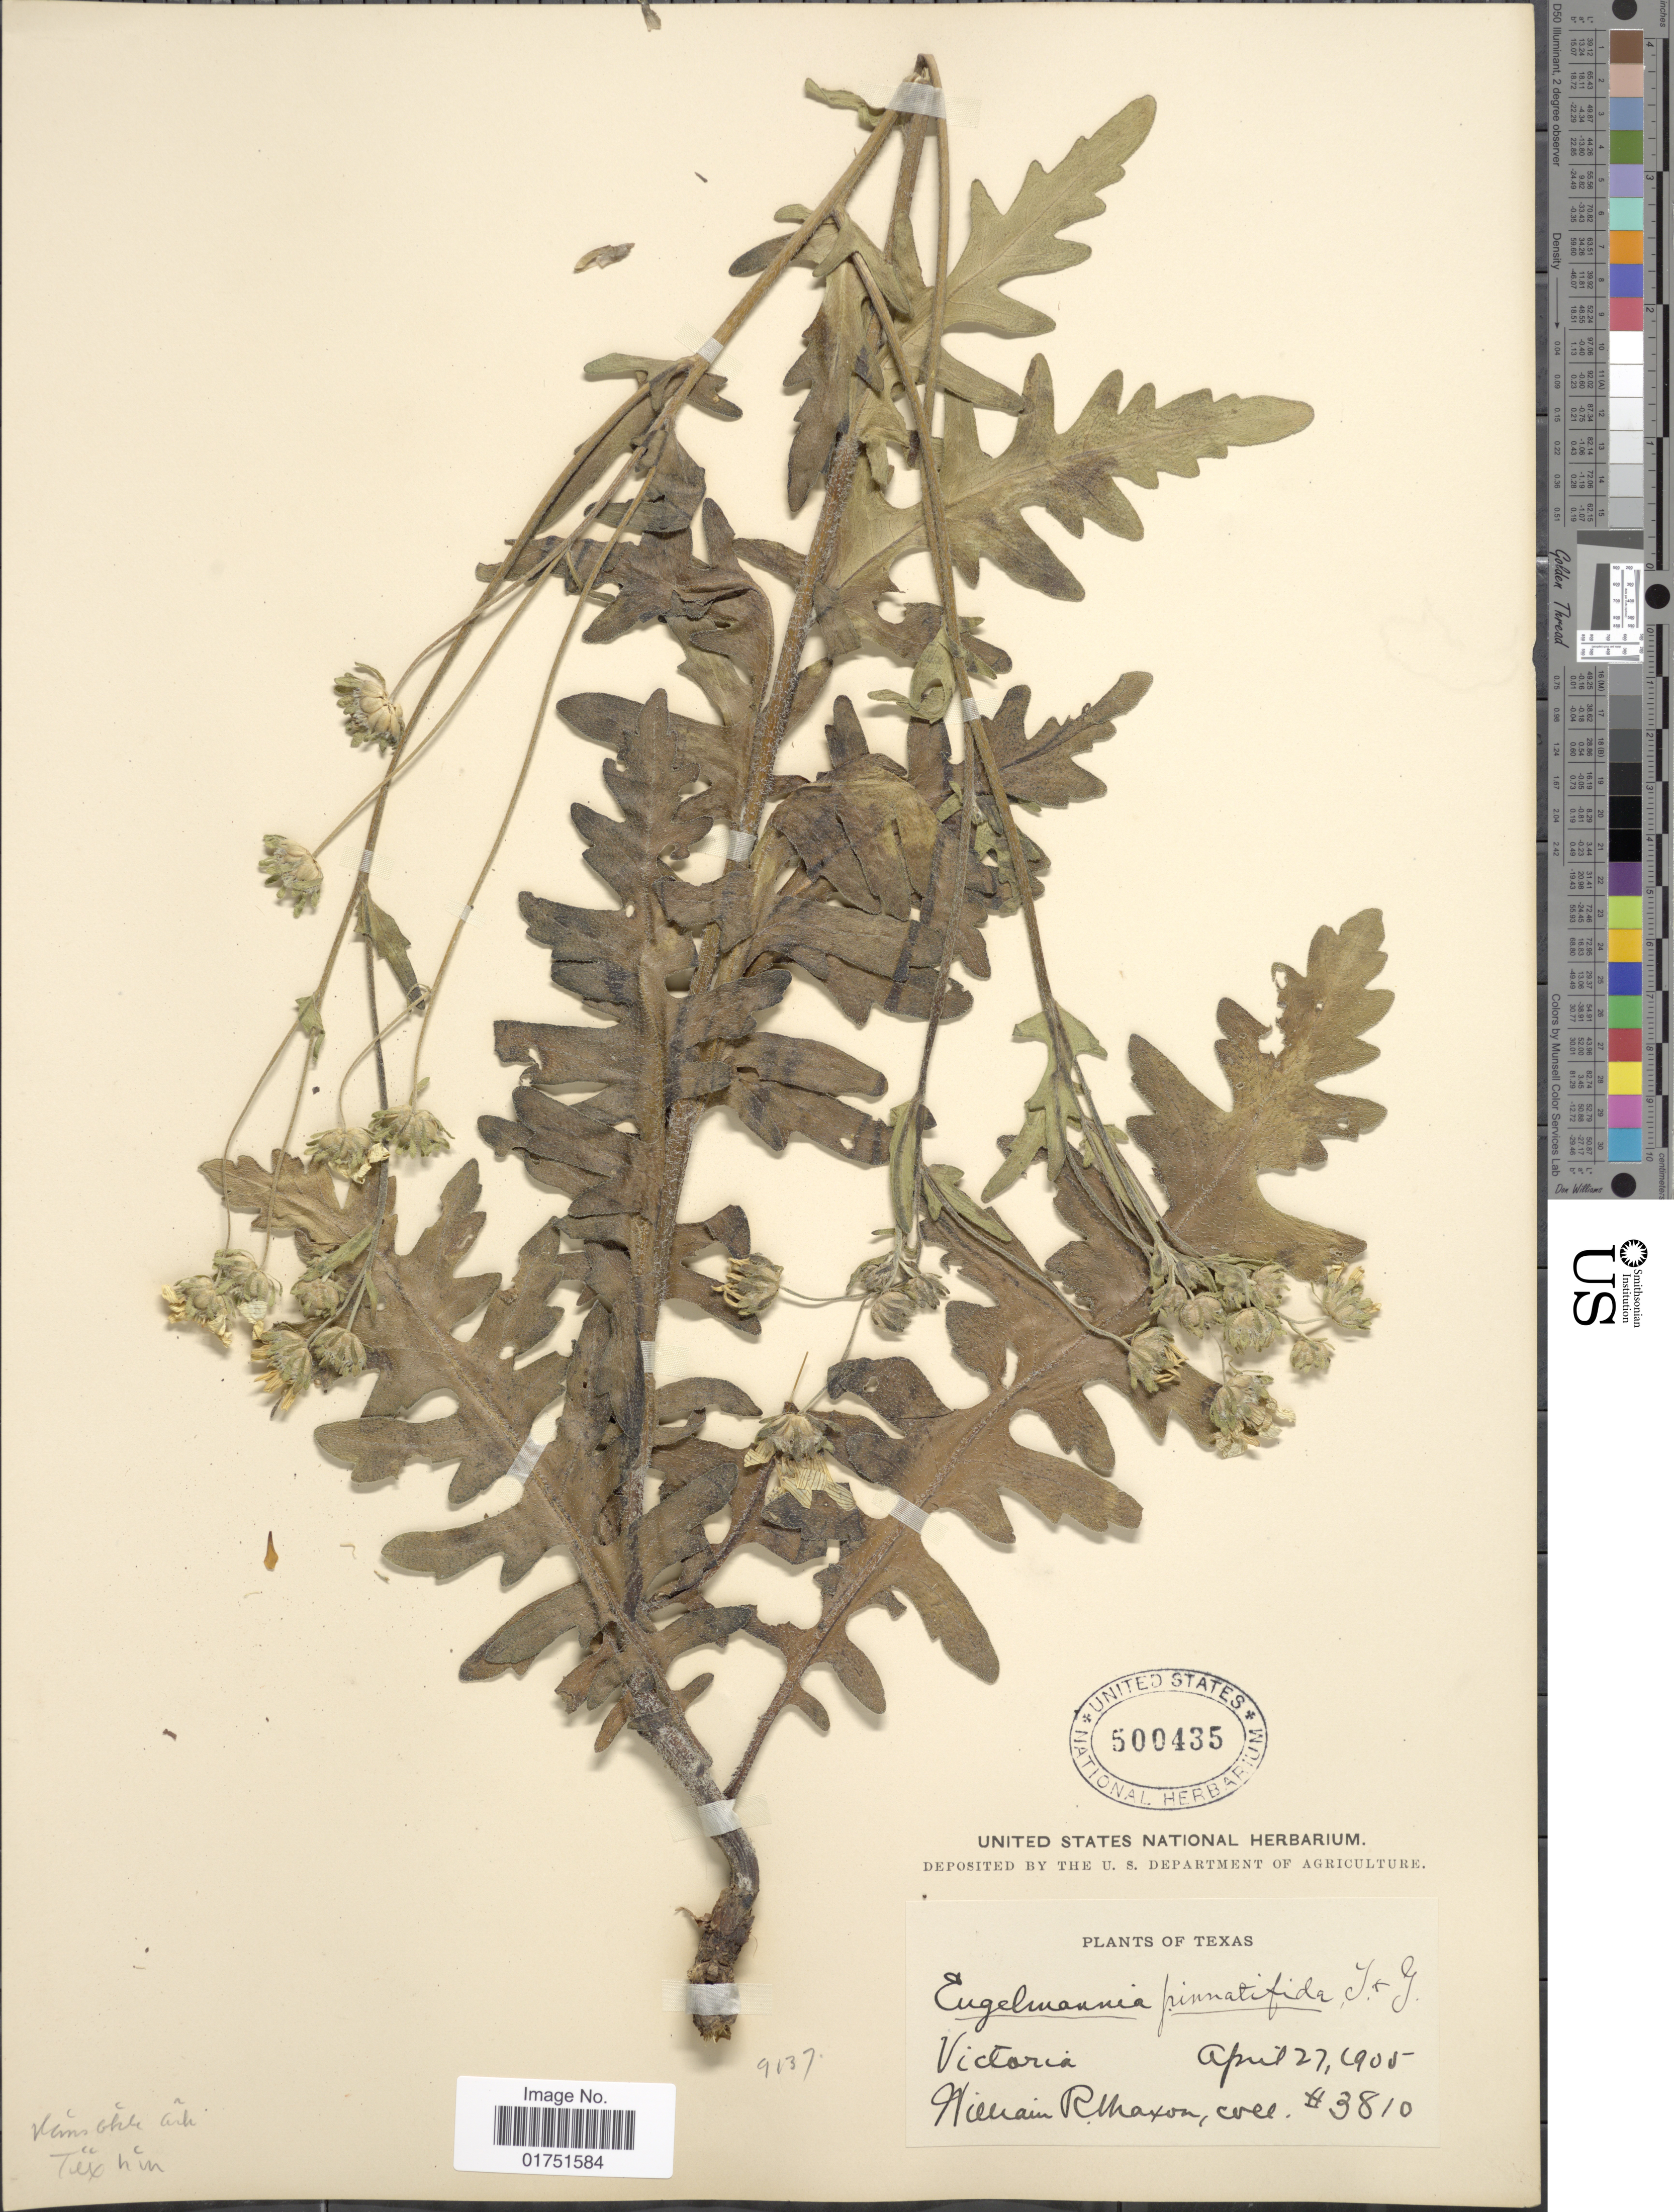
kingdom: Plantae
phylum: Tracheophyta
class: Magnoliopsida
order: Asterales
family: Asteraceae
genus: Engelmannia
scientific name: Engelmannia pinnatifida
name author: Torr. & A. Gray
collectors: W. R. Maxon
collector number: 3810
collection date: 1905-04-27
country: United States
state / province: Texas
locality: Victoria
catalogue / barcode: US 500435